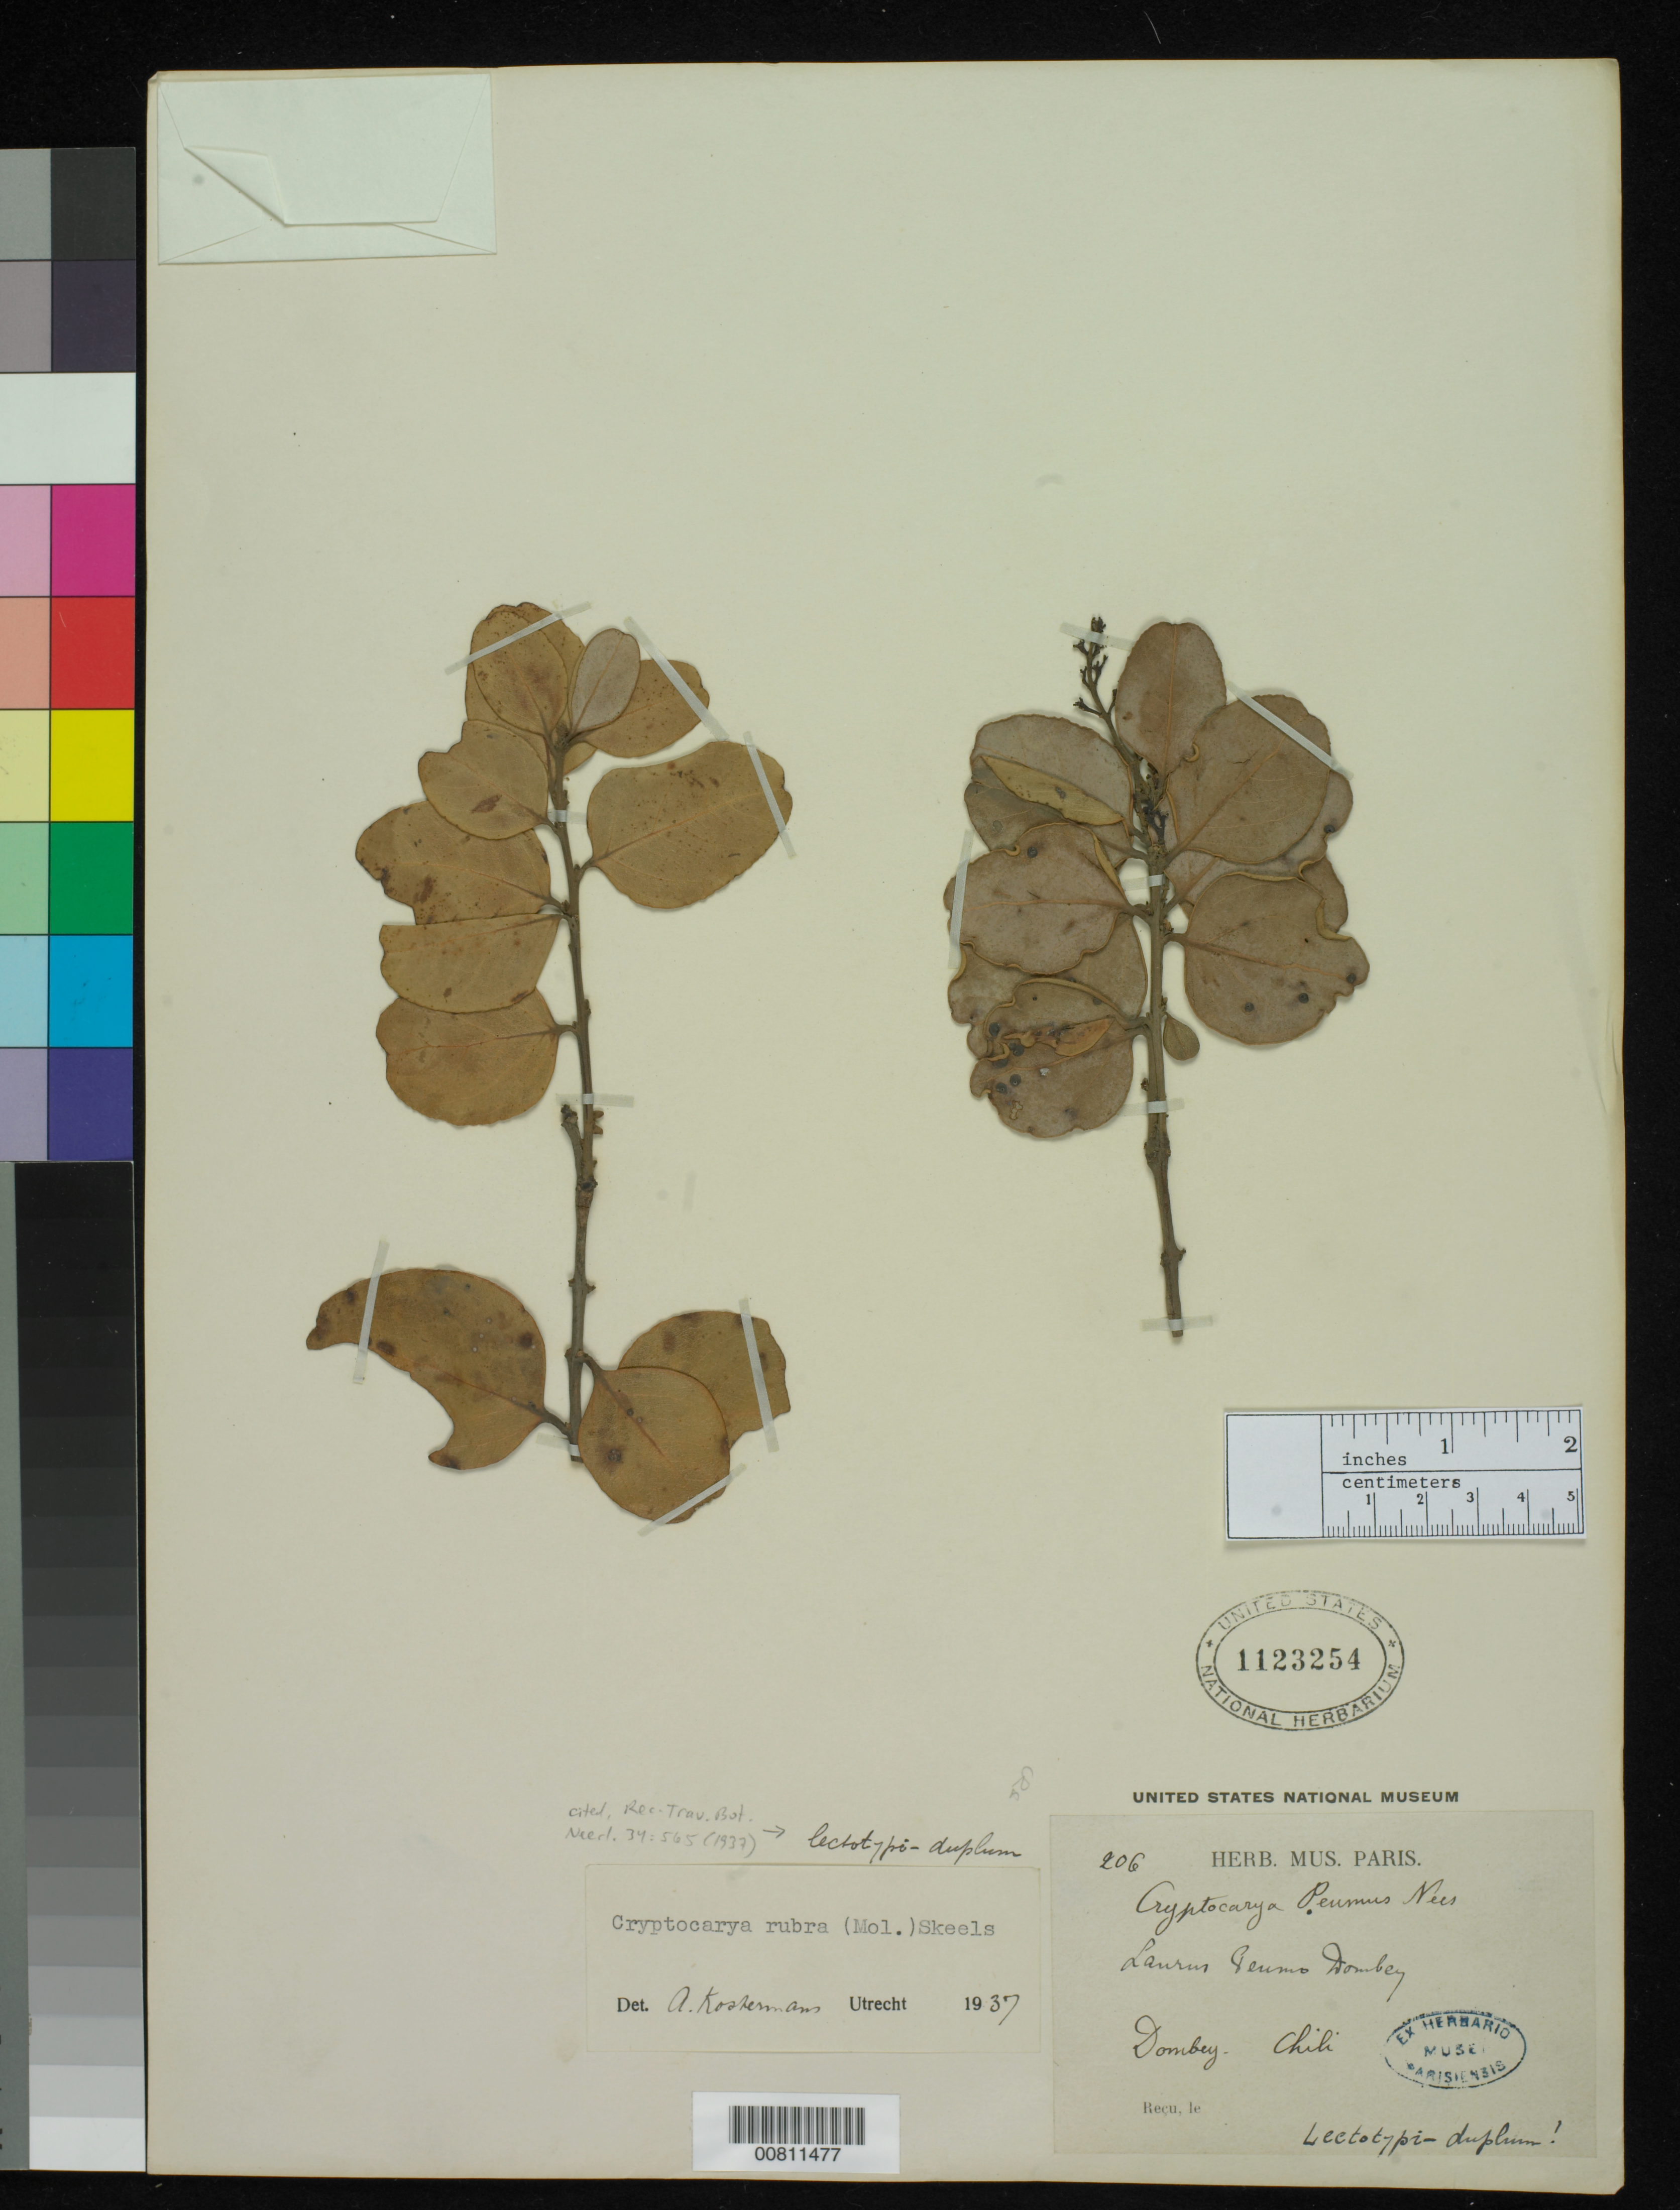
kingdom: Plantae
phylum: Tracheophyta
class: Magnoliopsida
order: Laurales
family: Monimiaceae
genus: Peumus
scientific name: Peumus rubra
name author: Molina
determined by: Kostermans, A. J. G. H.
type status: Type Collection; Isolectotype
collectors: J. Dombey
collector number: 206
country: Chile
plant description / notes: Also a type of Laurus peumo Dombey ex Lamarck.; Cited by Kostermans, Rec. Trav. Bot. Neerl. 34: 565 (1937).; Also an isolectotype of Peumus rubra Molina.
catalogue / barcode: US 1123254